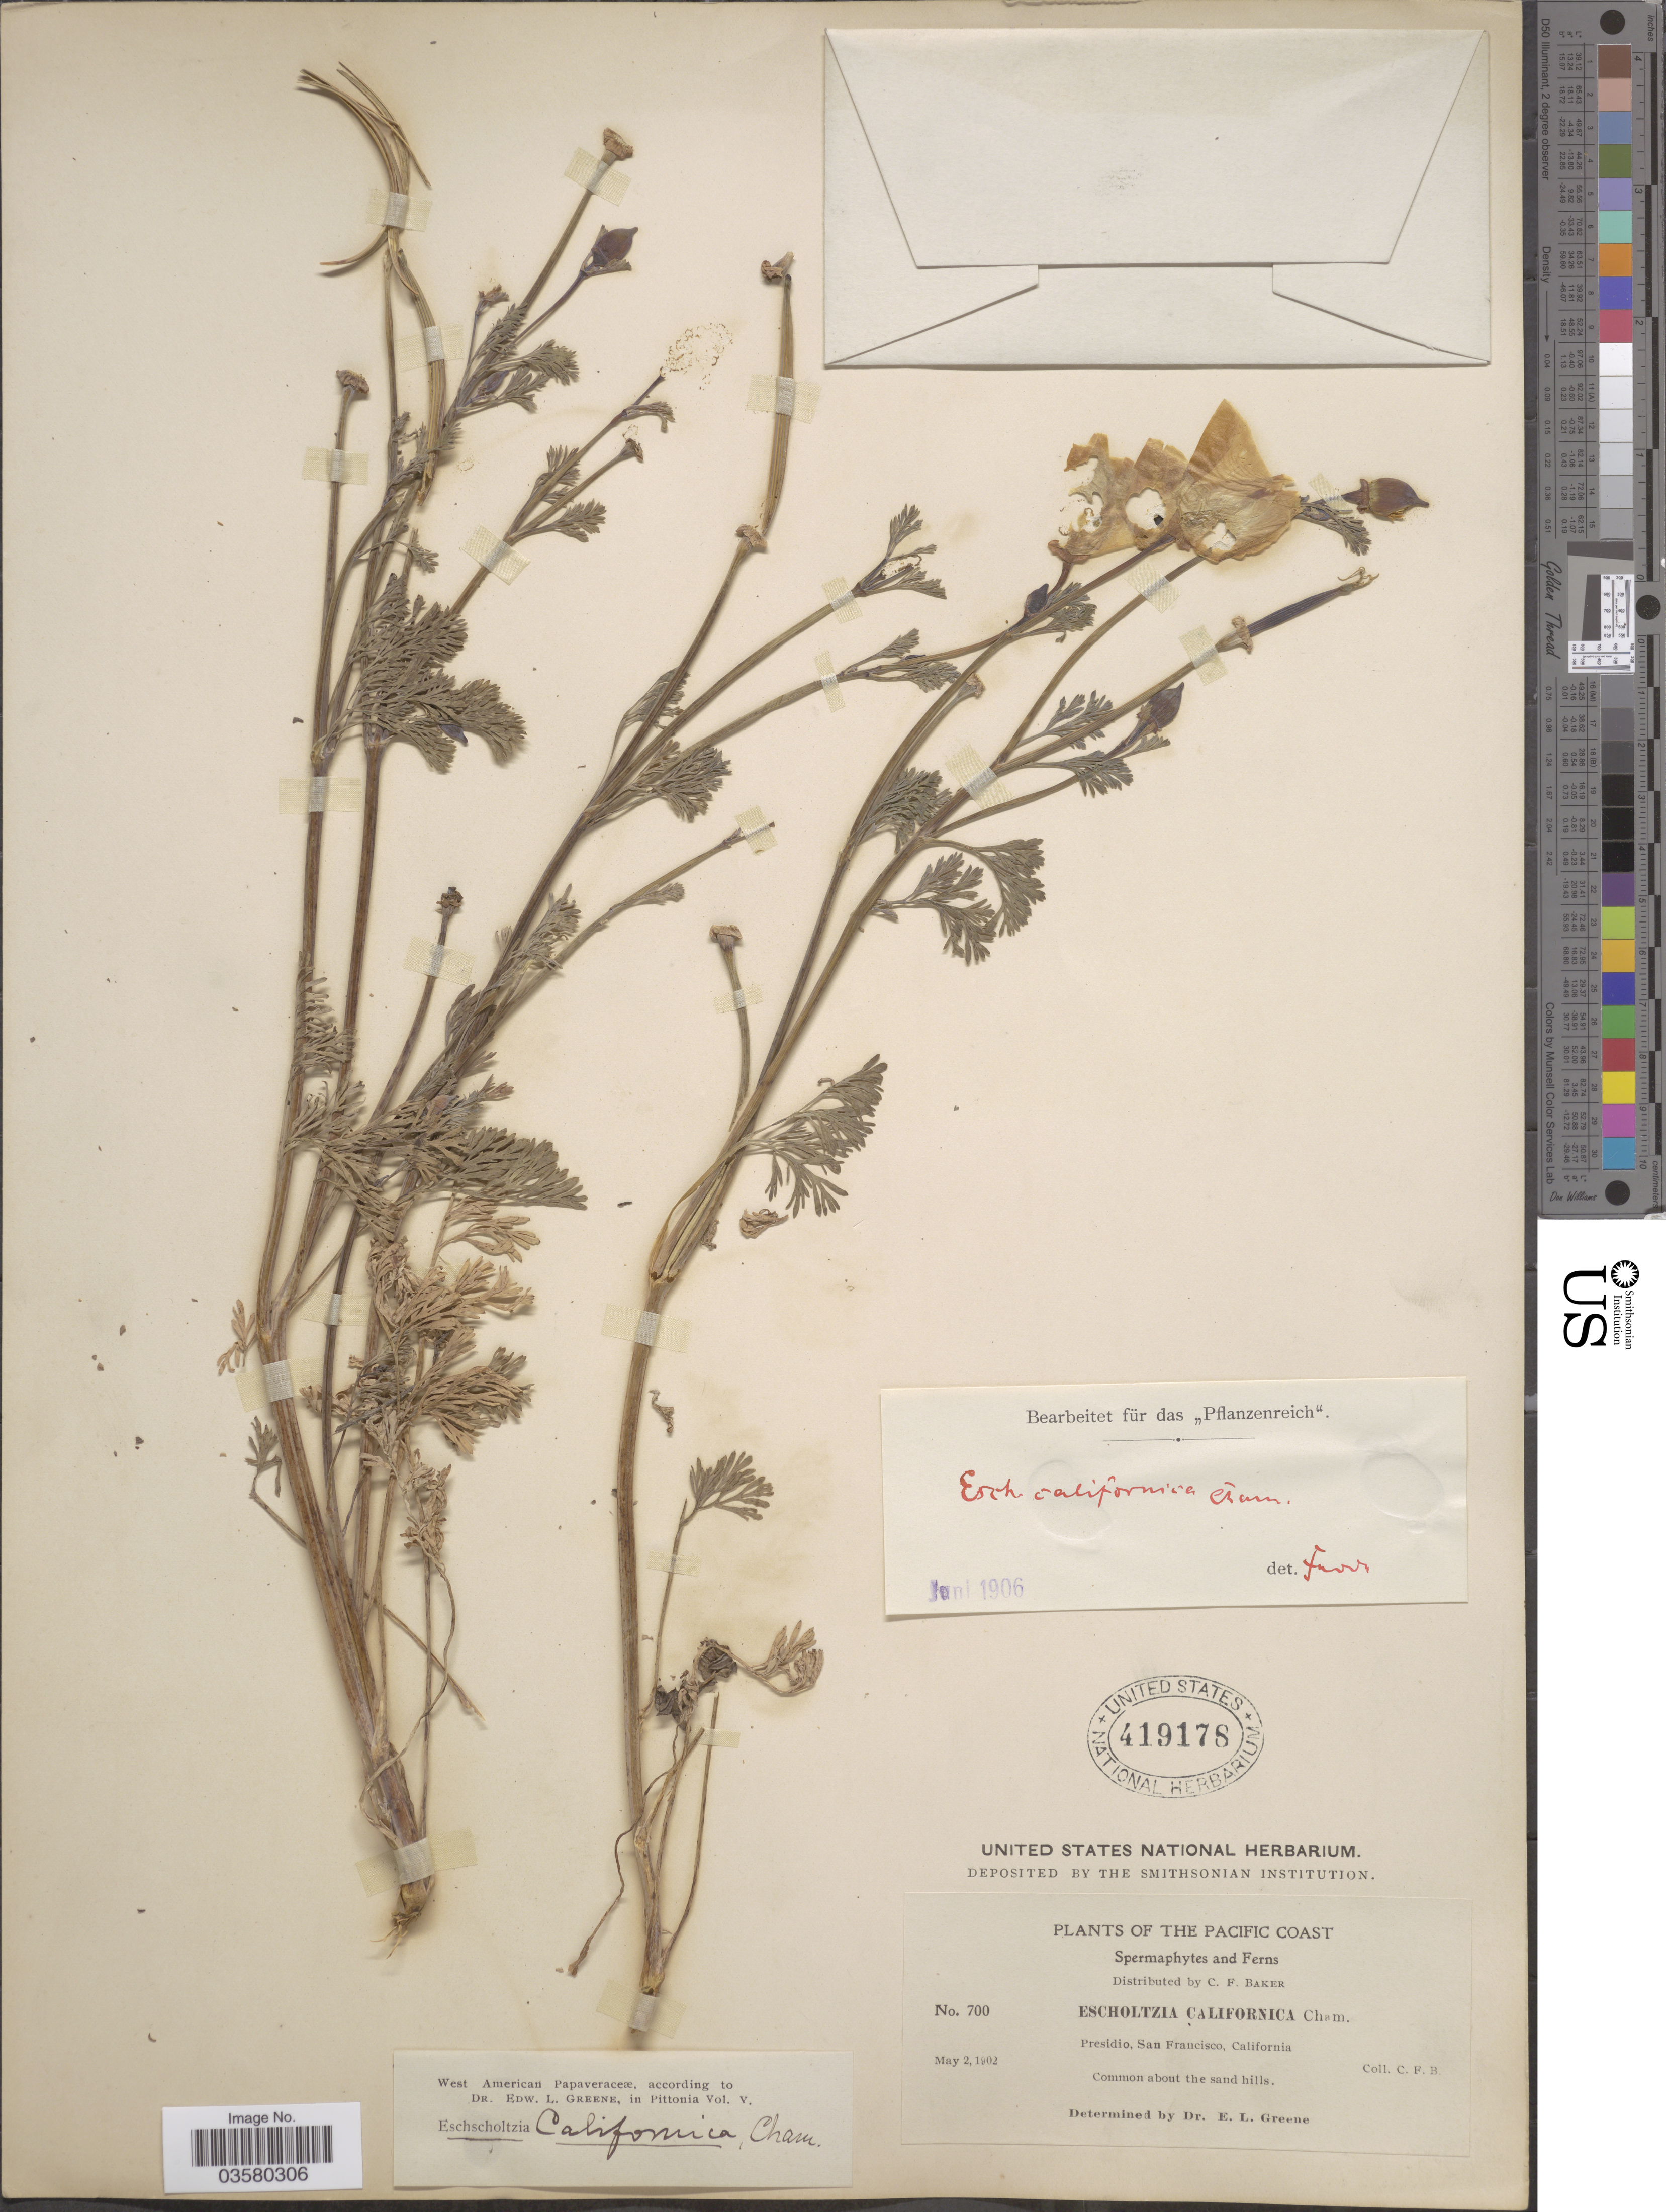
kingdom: Plantae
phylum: Tracheophyta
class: Magnoliopsida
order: Ranunculales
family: Papaveraceae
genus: Eschscholzia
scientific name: Eschscholzia californica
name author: Cham.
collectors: C. F. Baker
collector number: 700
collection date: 1902-05-02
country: United States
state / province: California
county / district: San Francisco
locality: The Pacific Coast. Presidio, San Francisco.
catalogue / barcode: US 419178